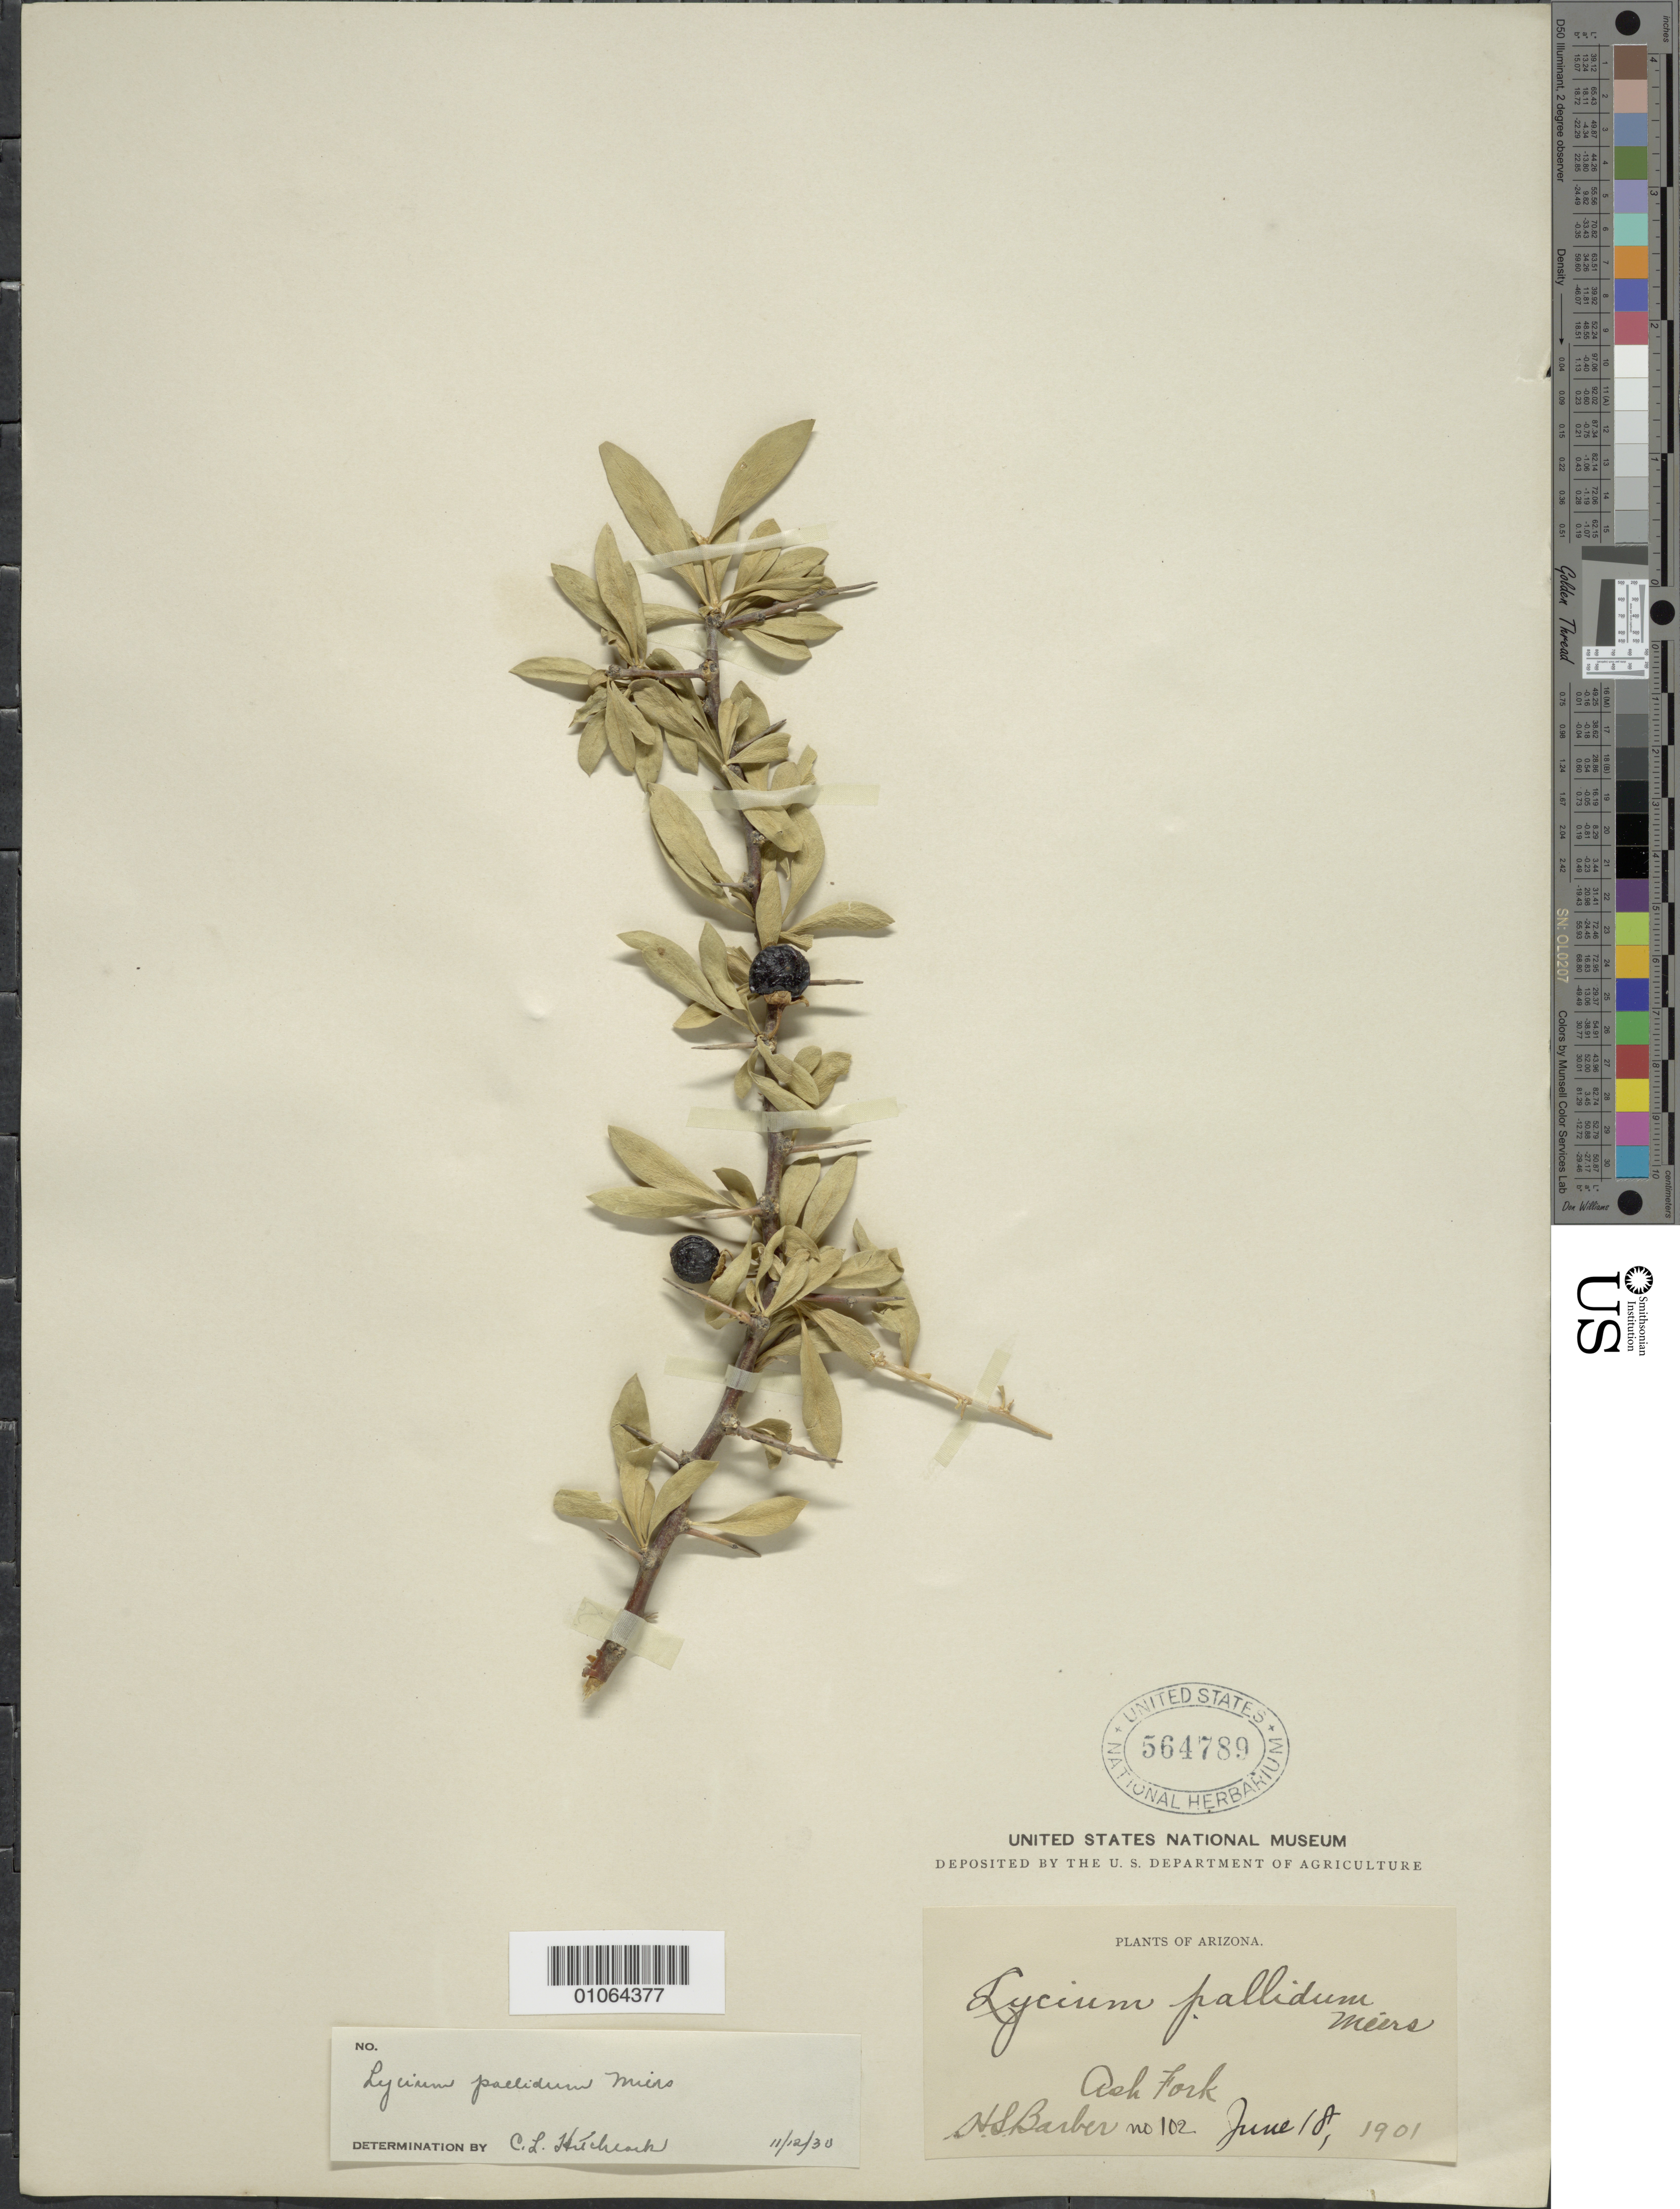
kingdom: Plantae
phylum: Tracheophyta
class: Magnoliopsida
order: Solanales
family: Solanaceae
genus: Lycium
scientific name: Lycium pallidum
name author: Miers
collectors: H. Barber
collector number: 102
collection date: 1901-06-18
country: United States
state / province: Arizona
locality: Ash Fork.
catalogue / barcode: US 564789